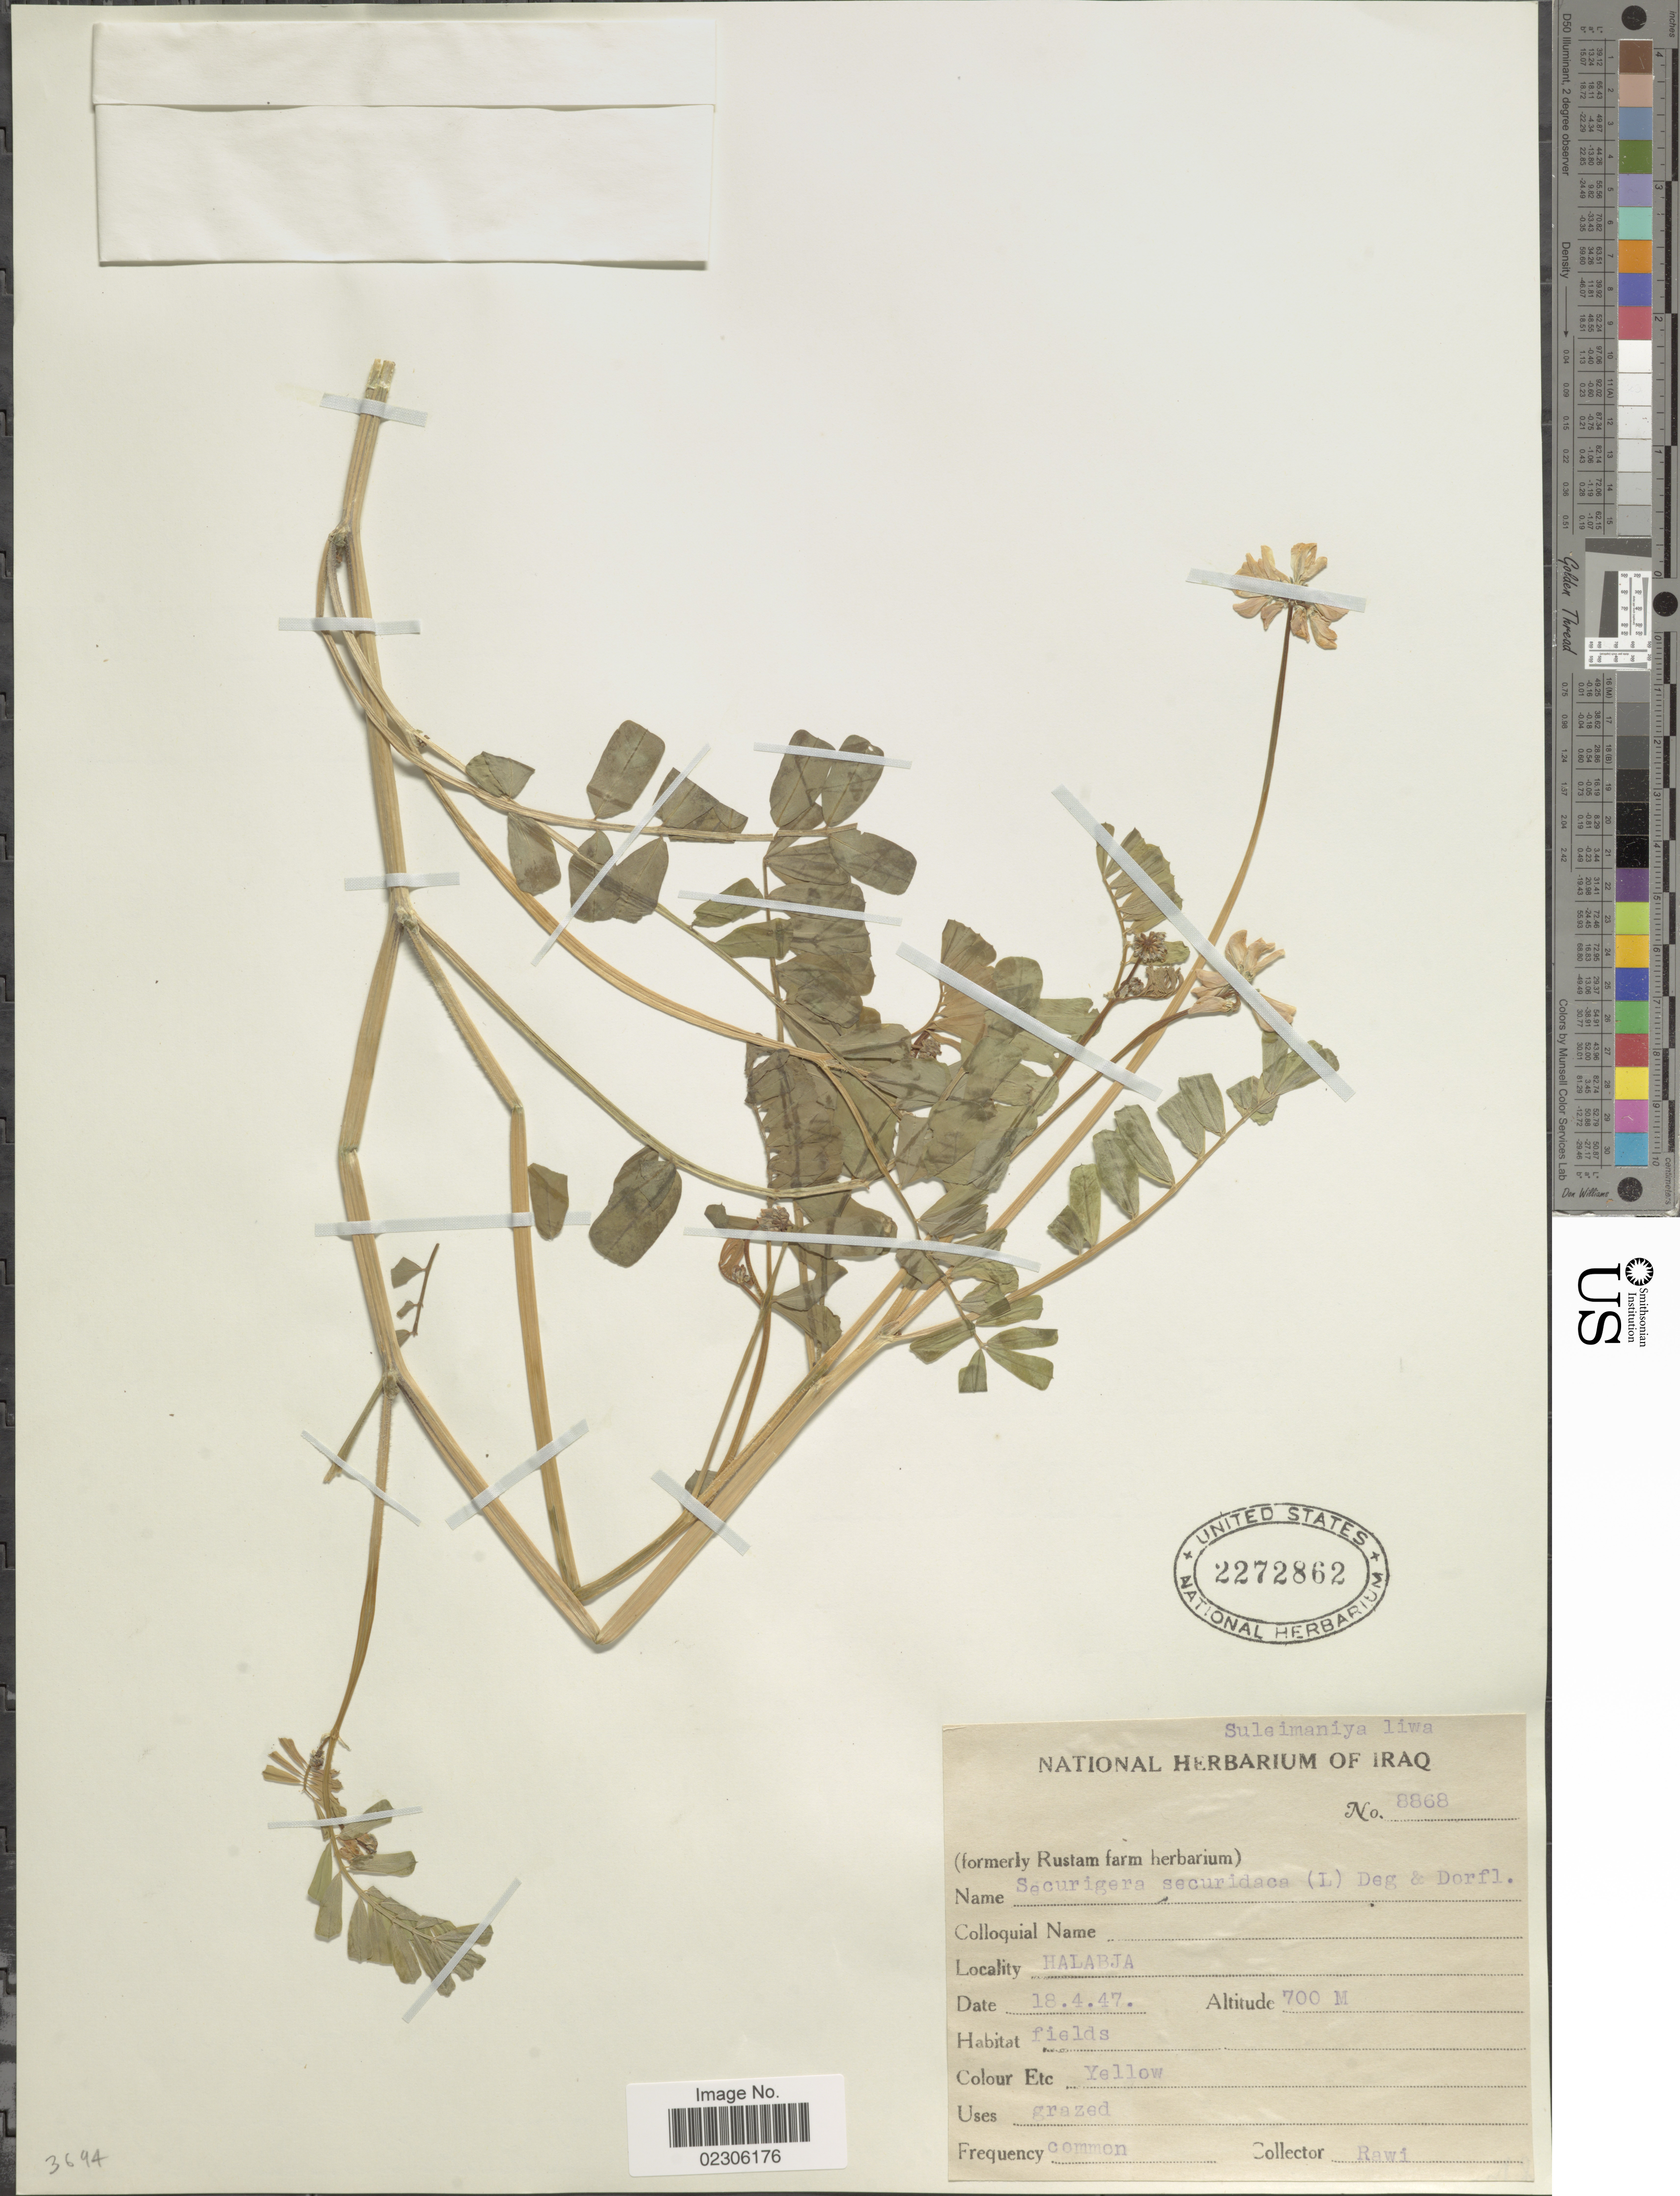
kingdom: Plantae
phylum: Tracheophyta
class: Magnoliopsida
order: Fabales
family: Fabaceae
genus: Securigera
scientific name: Securigera securidaca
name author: (L.) Degen & Dörfl.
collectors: -. Rawi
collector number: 8868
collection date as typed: Transcribed d/m/y: 18/4/47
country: Iraq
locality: Halabja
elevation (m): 700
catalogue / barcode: US 2272862